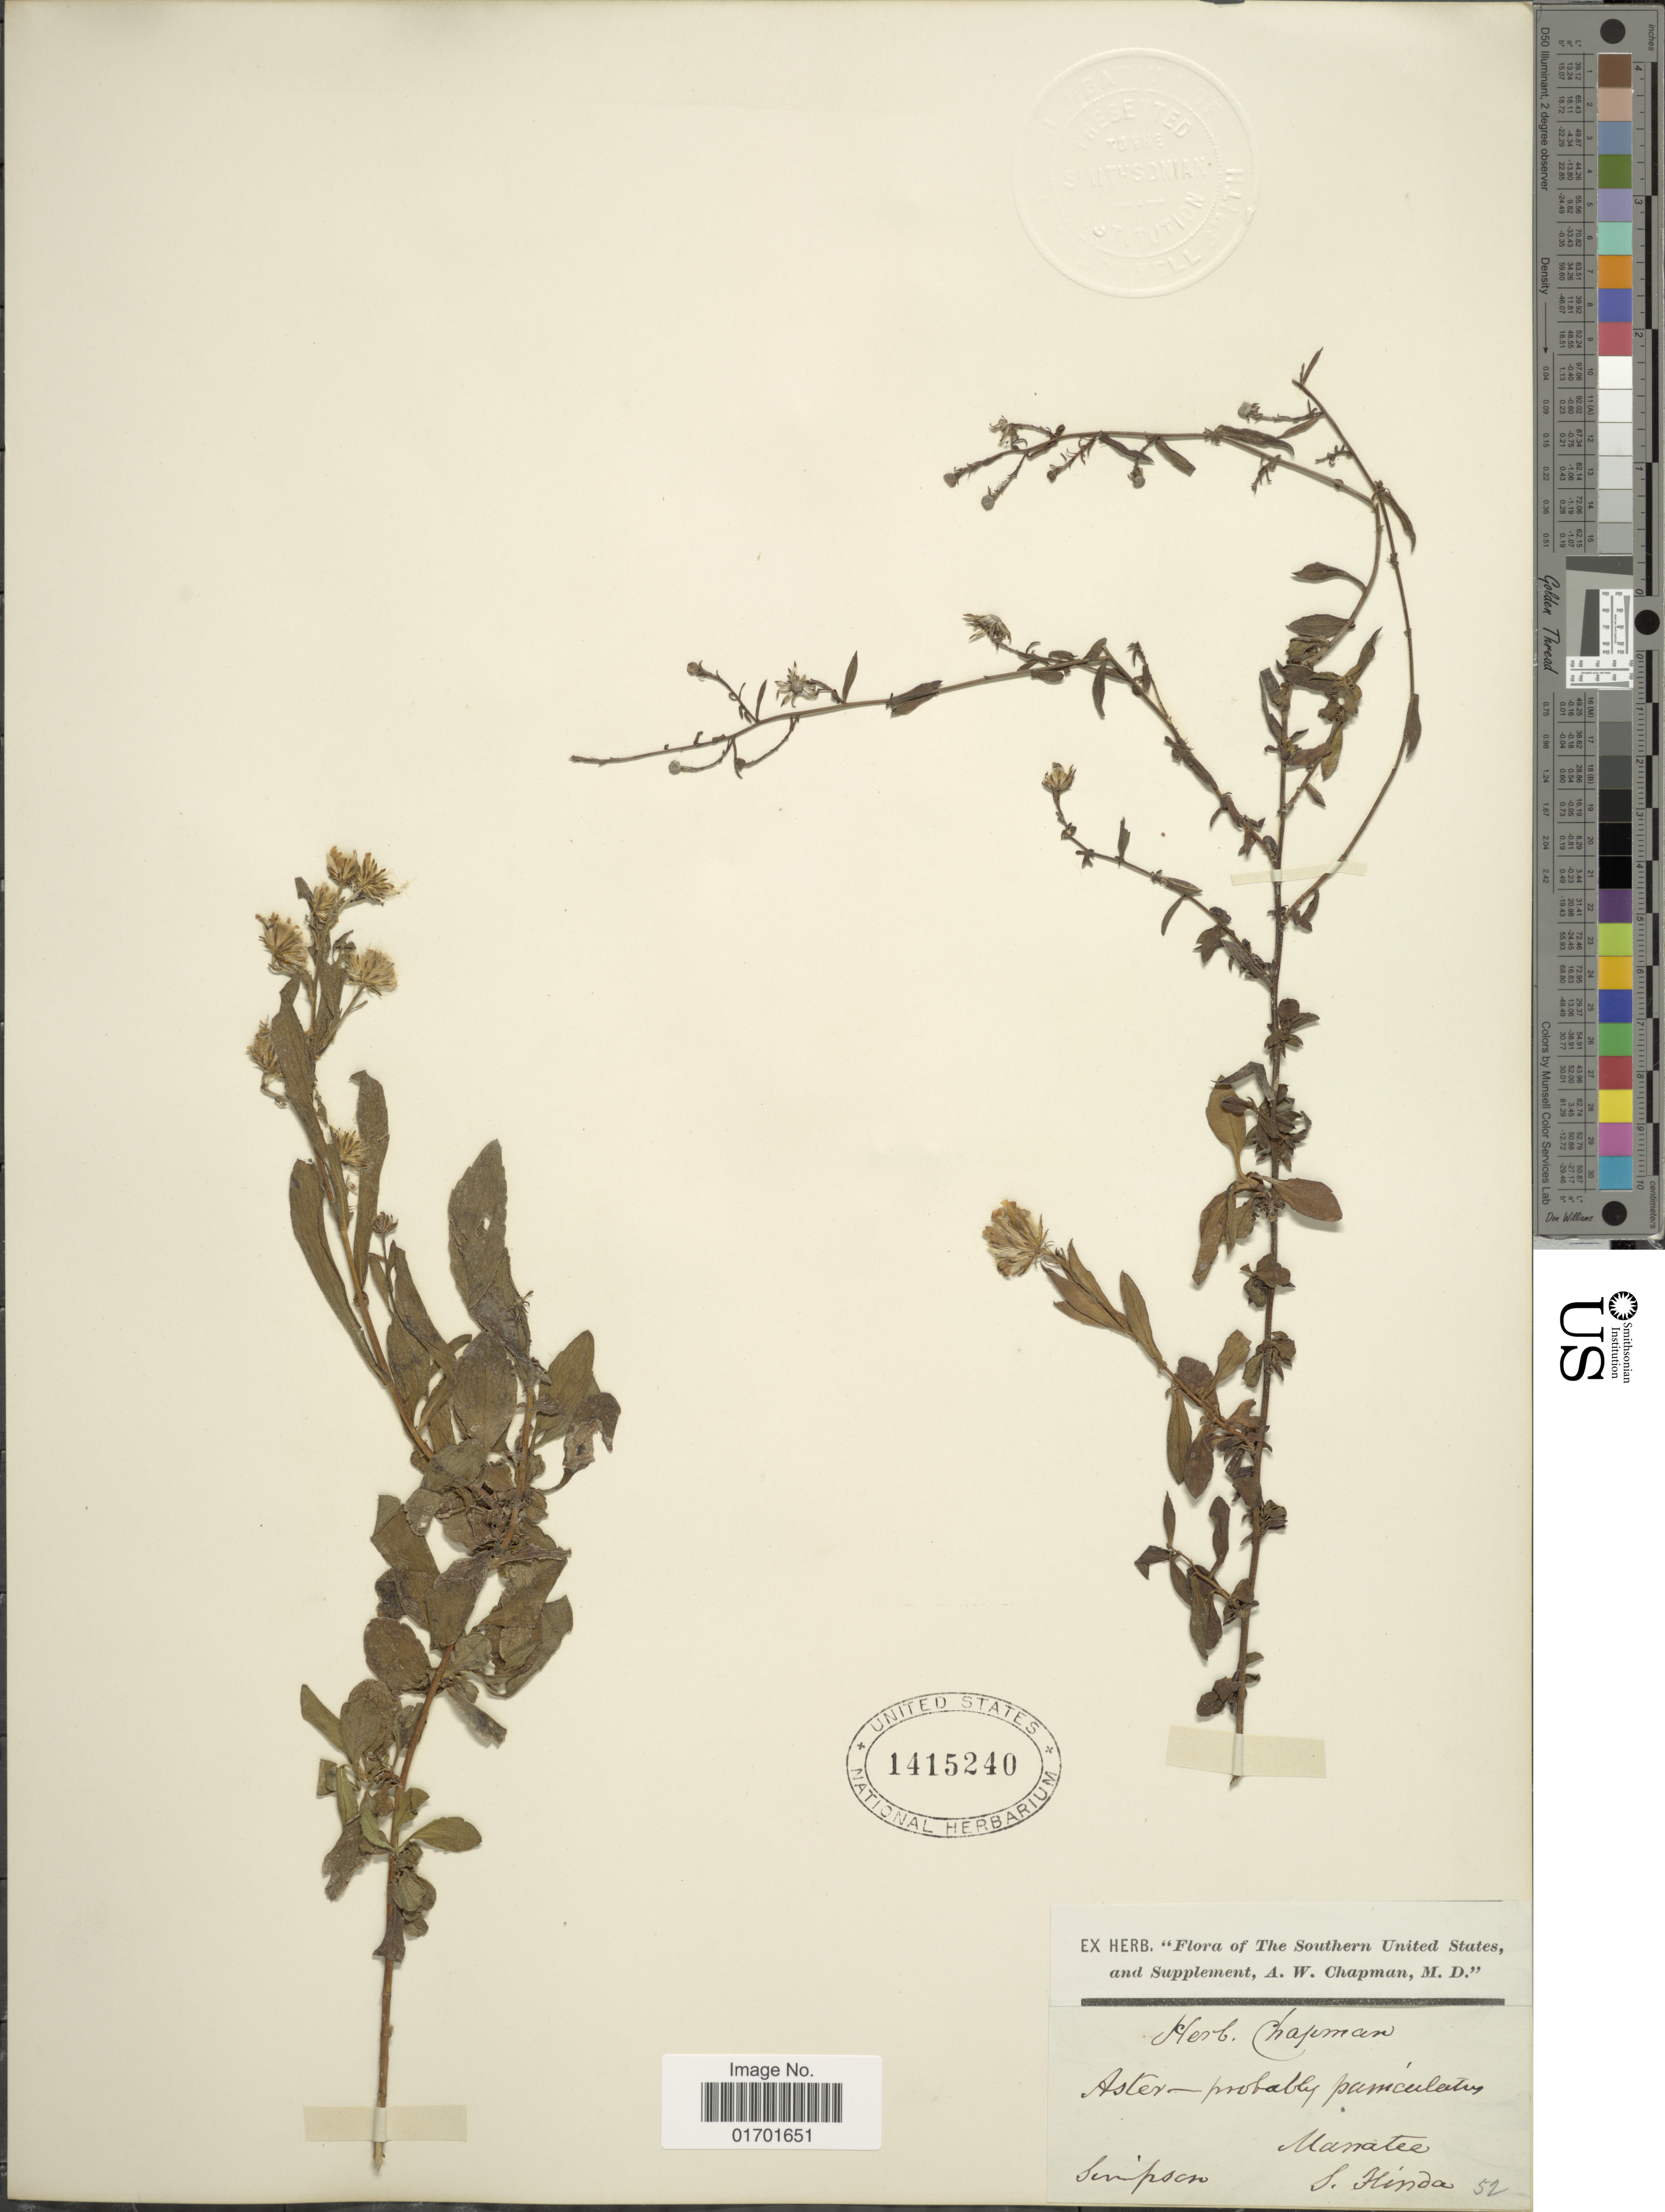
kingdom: Plantae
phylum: Tracheophyta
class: Magnoliopsida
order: Asterales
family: Asteraceae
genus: Symphyotrichum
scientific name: Symphyotrichum lanceolatum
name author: (Willd.) G.L. Nesom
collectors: A. W. Chapman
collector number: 52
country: United States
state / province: Florida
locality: The Southern United States, and Supplement, Manatee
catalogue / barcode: US 1415240